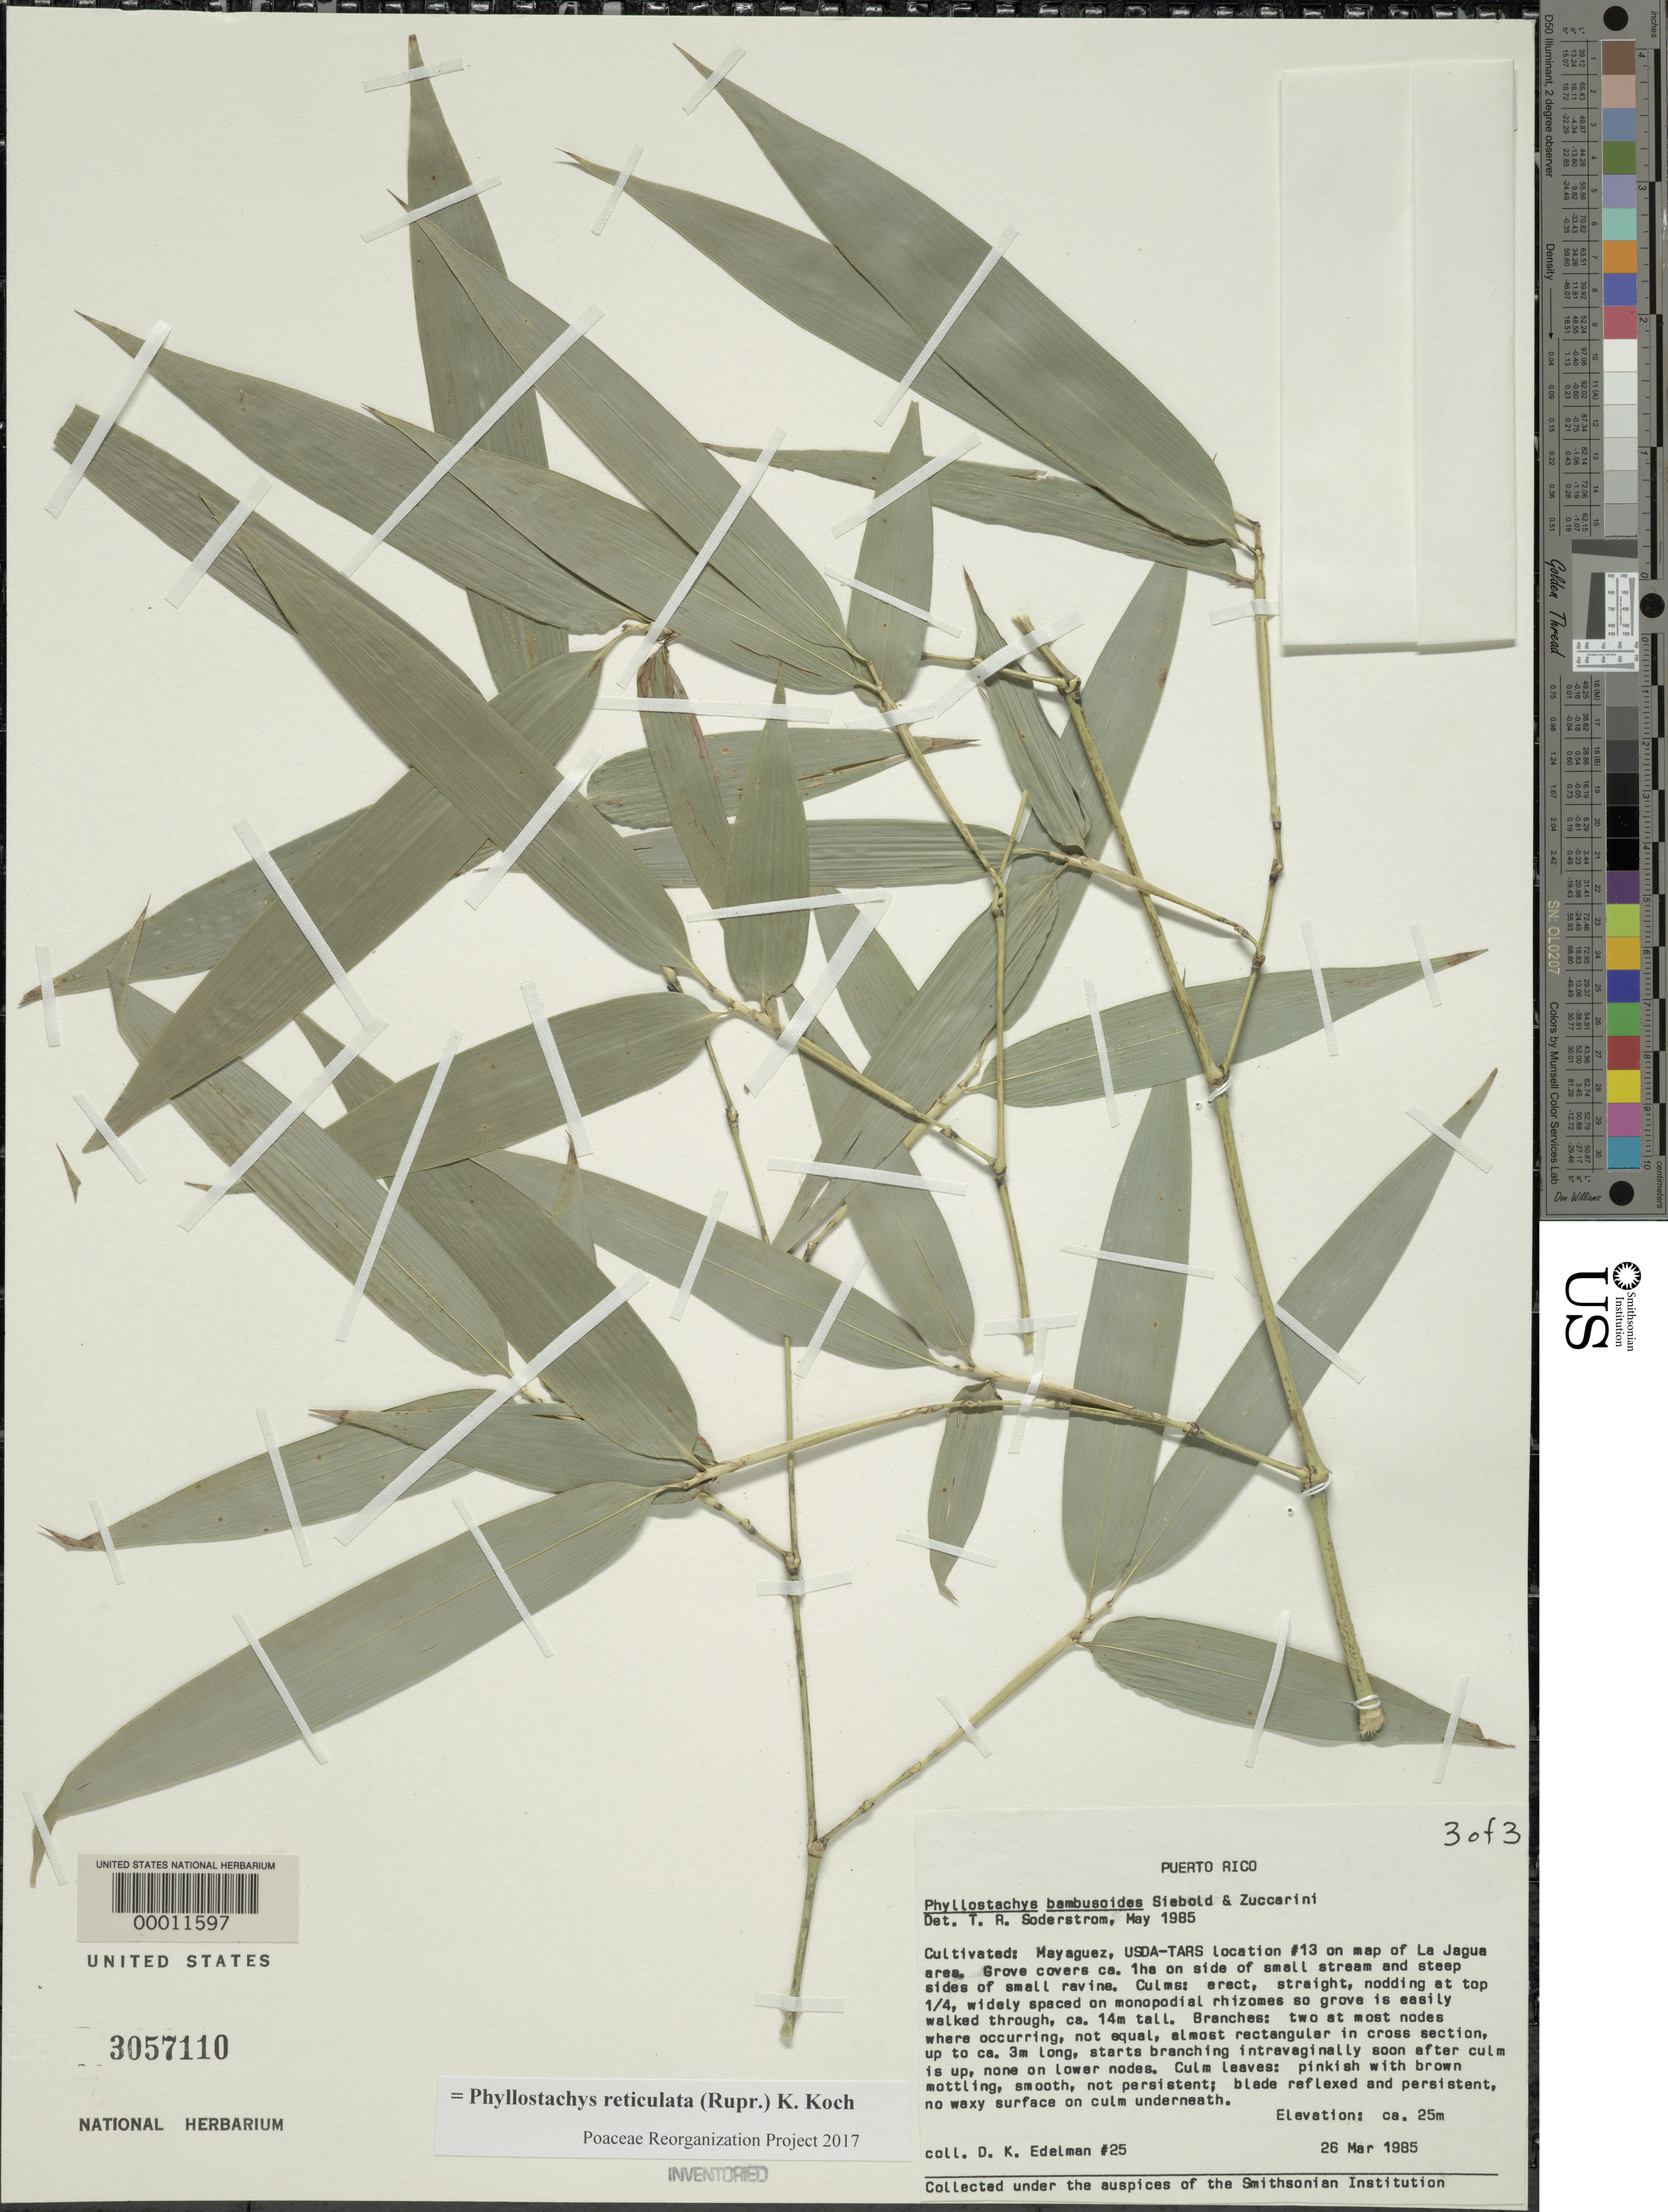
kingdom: Plantae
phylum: Tracheophyta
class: Liliopsida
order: Poales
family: Poaceae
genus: Phyllostachys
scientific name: Phyllostachys reticulata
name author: (Rupr.) K. Koch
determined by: Poaceae Reorganization Project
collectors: D. Edelman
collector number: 25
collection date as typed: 26 Mar 1985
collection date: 1985-03-26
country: Puerto Rico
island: Greater Antilles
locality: Mayaguez, usda-tars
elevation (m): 25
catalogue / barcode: US 3057110